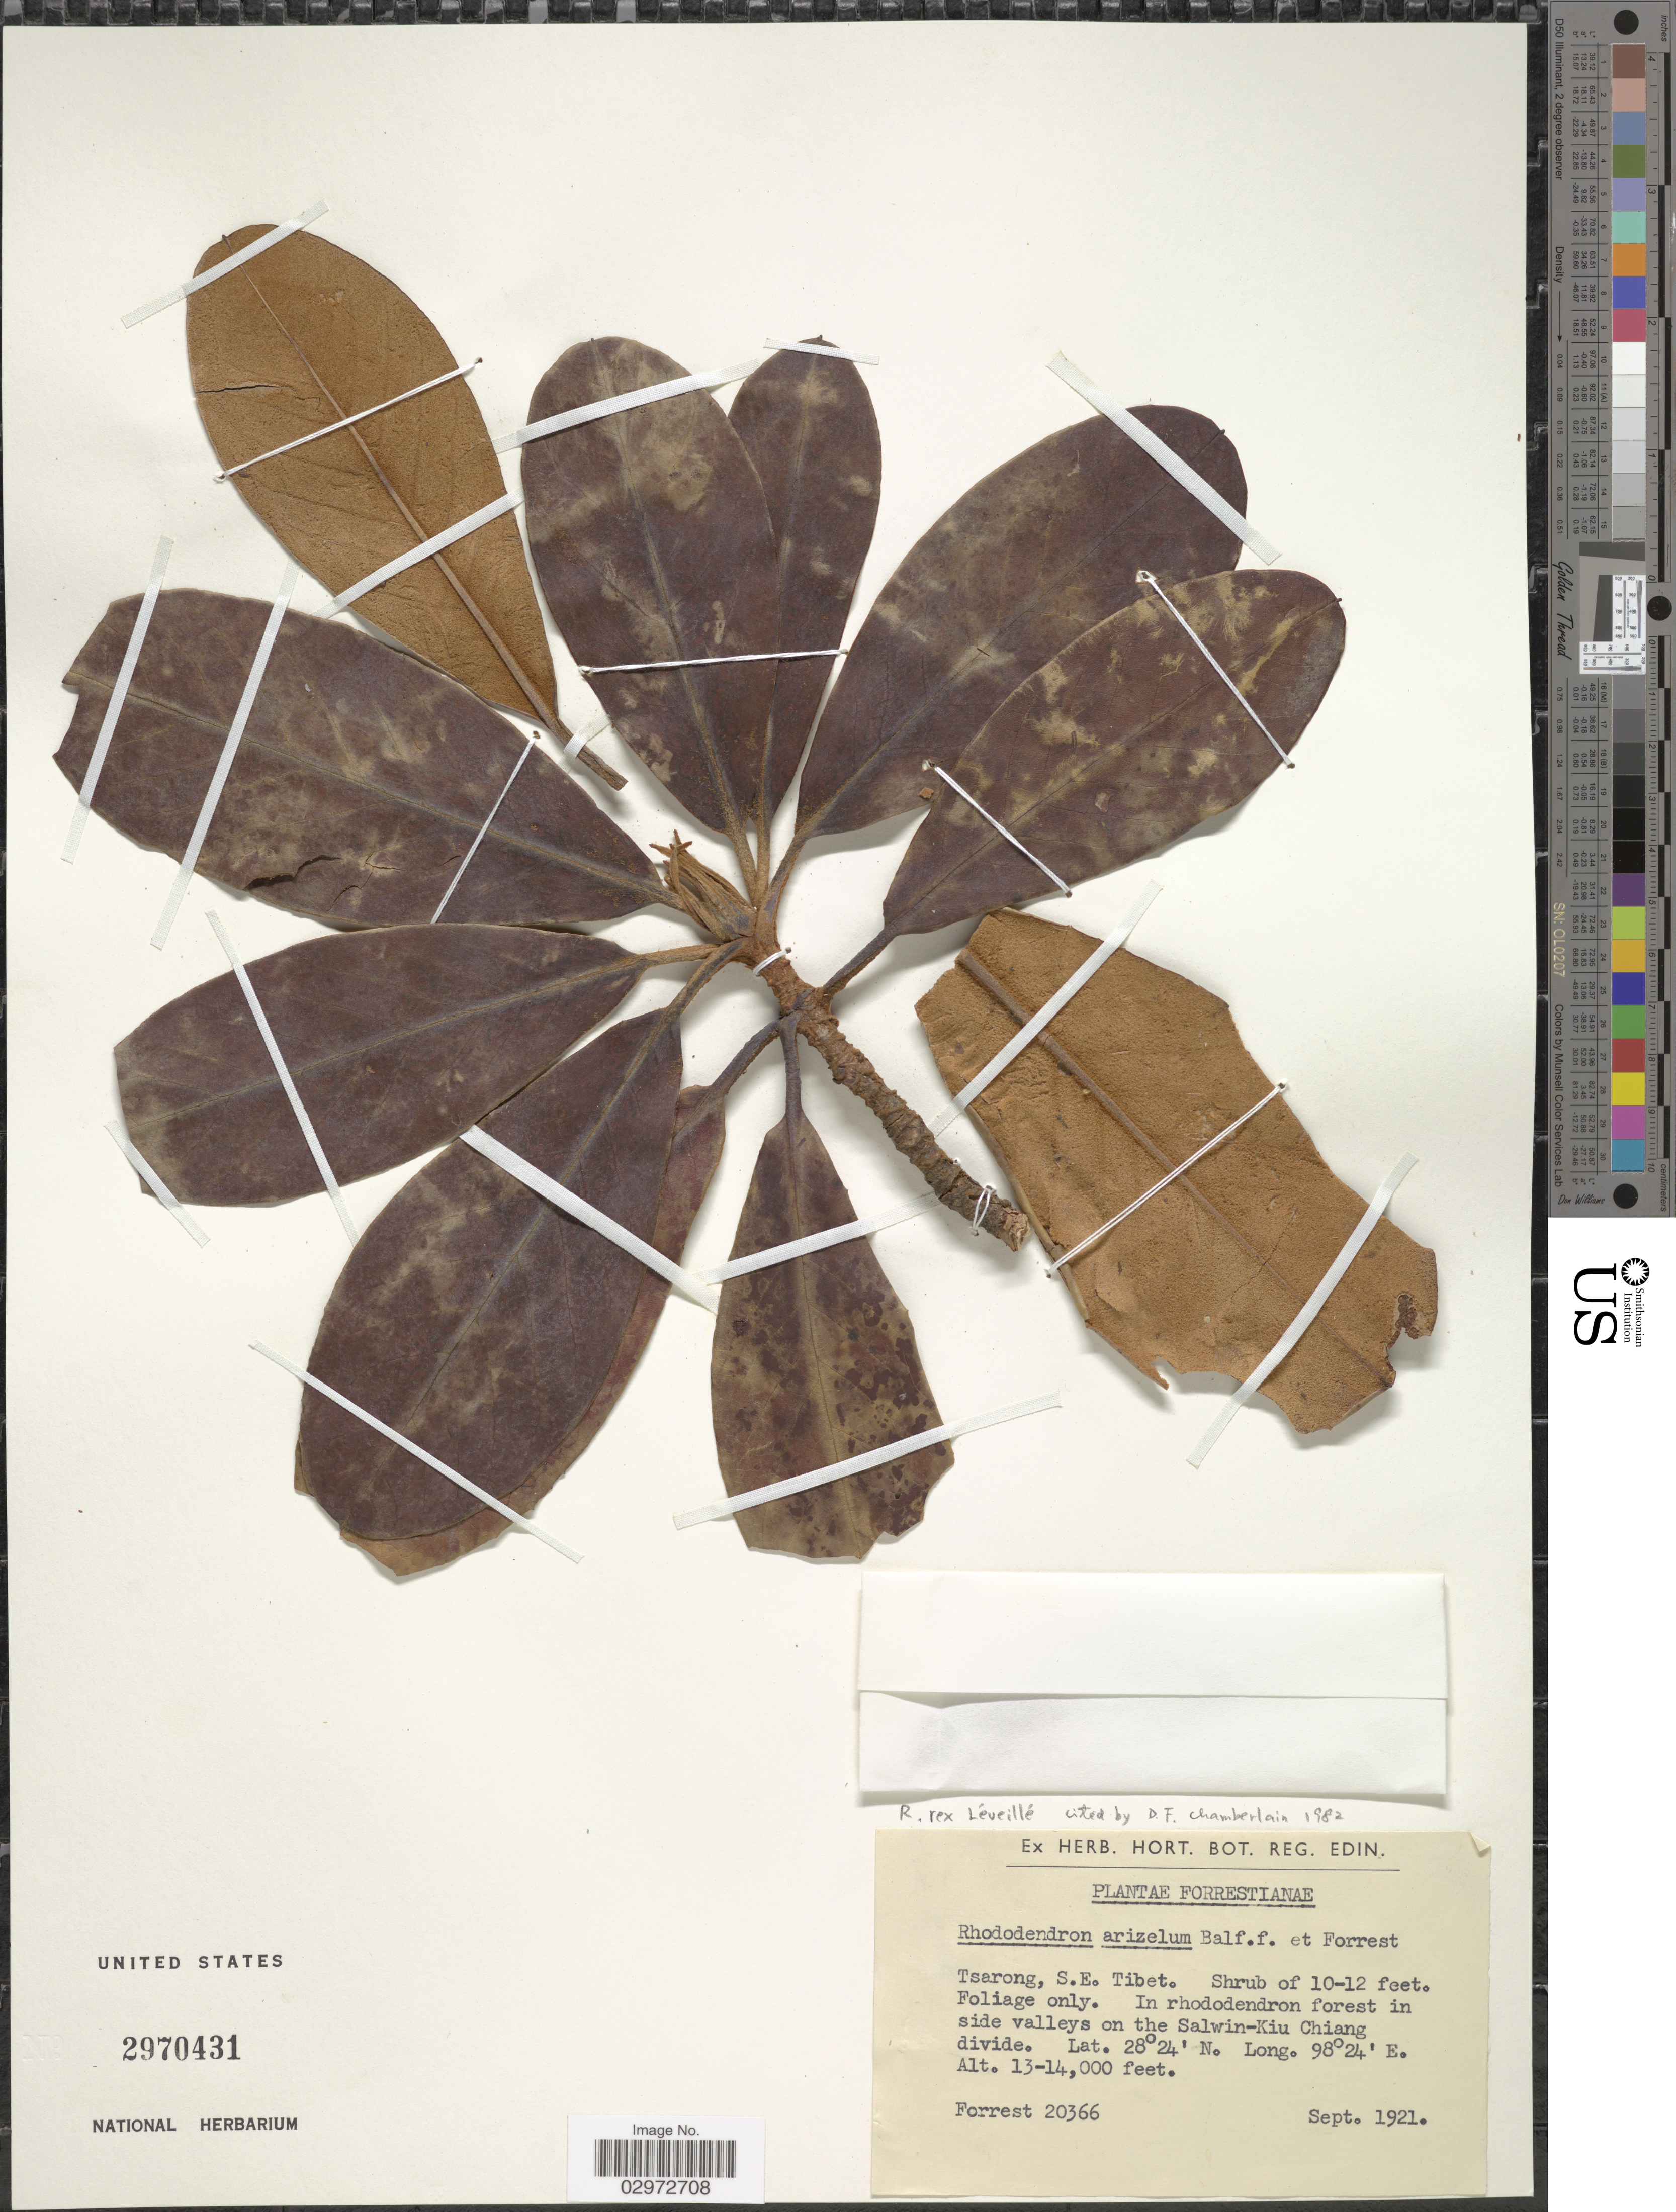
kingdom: Plantae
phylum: Tracheophyta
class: Magnoliopsida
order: Ericales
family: Ericaceae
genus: Rhododendron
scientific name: Rhododendron rex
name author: H. Lév.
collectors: -. Forrest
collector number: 20366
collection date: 1921-09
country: China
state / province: Xizang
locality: Tsarong, S.E. Tibet. In rhododendron forest in side valleys on the Salwin-Kiu Chiang divide.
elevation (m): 3962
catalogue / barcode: US 2970431